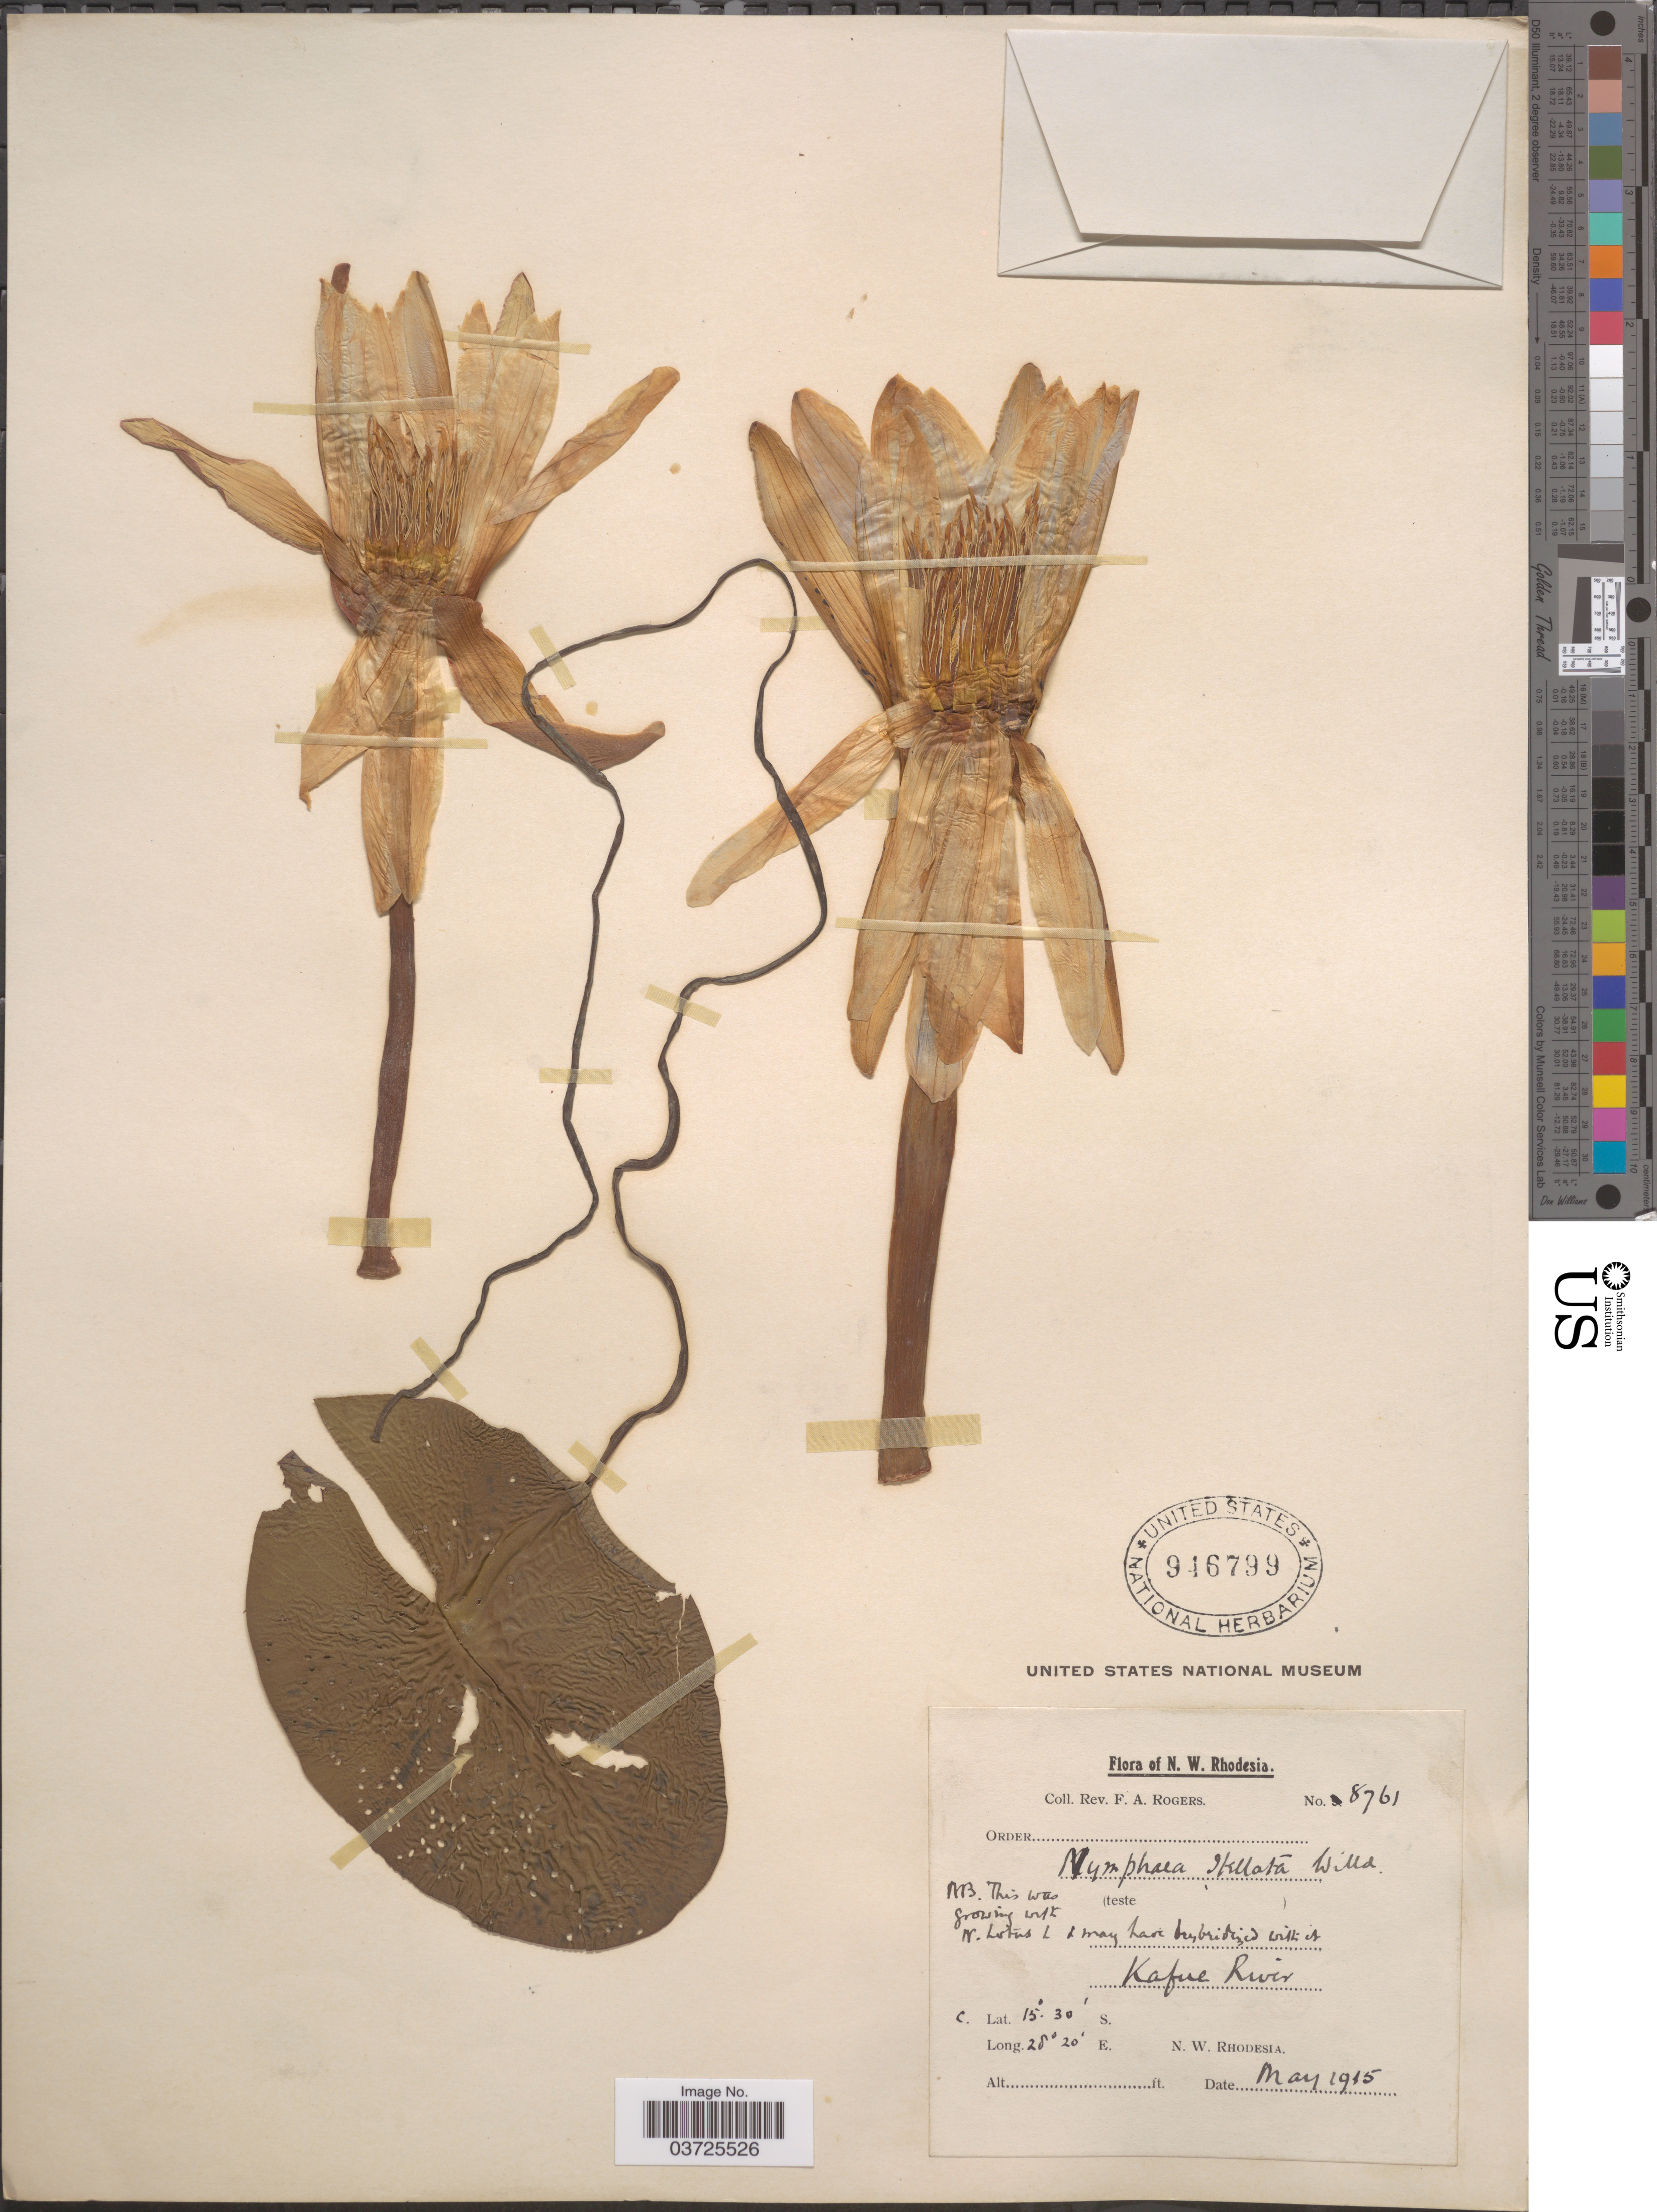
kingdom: Plantae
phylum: Tracheophyta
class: Magnoliopsida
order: Nymphaeales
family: Nymphaeaceae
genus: Nymphaea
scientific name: Nymphaea stellata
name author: Willd.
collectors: F. A. Rogers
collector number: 8761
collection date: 1915-05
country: Zambia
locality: N. W. Rhodesia. Kafue River.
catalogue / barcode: US 946799